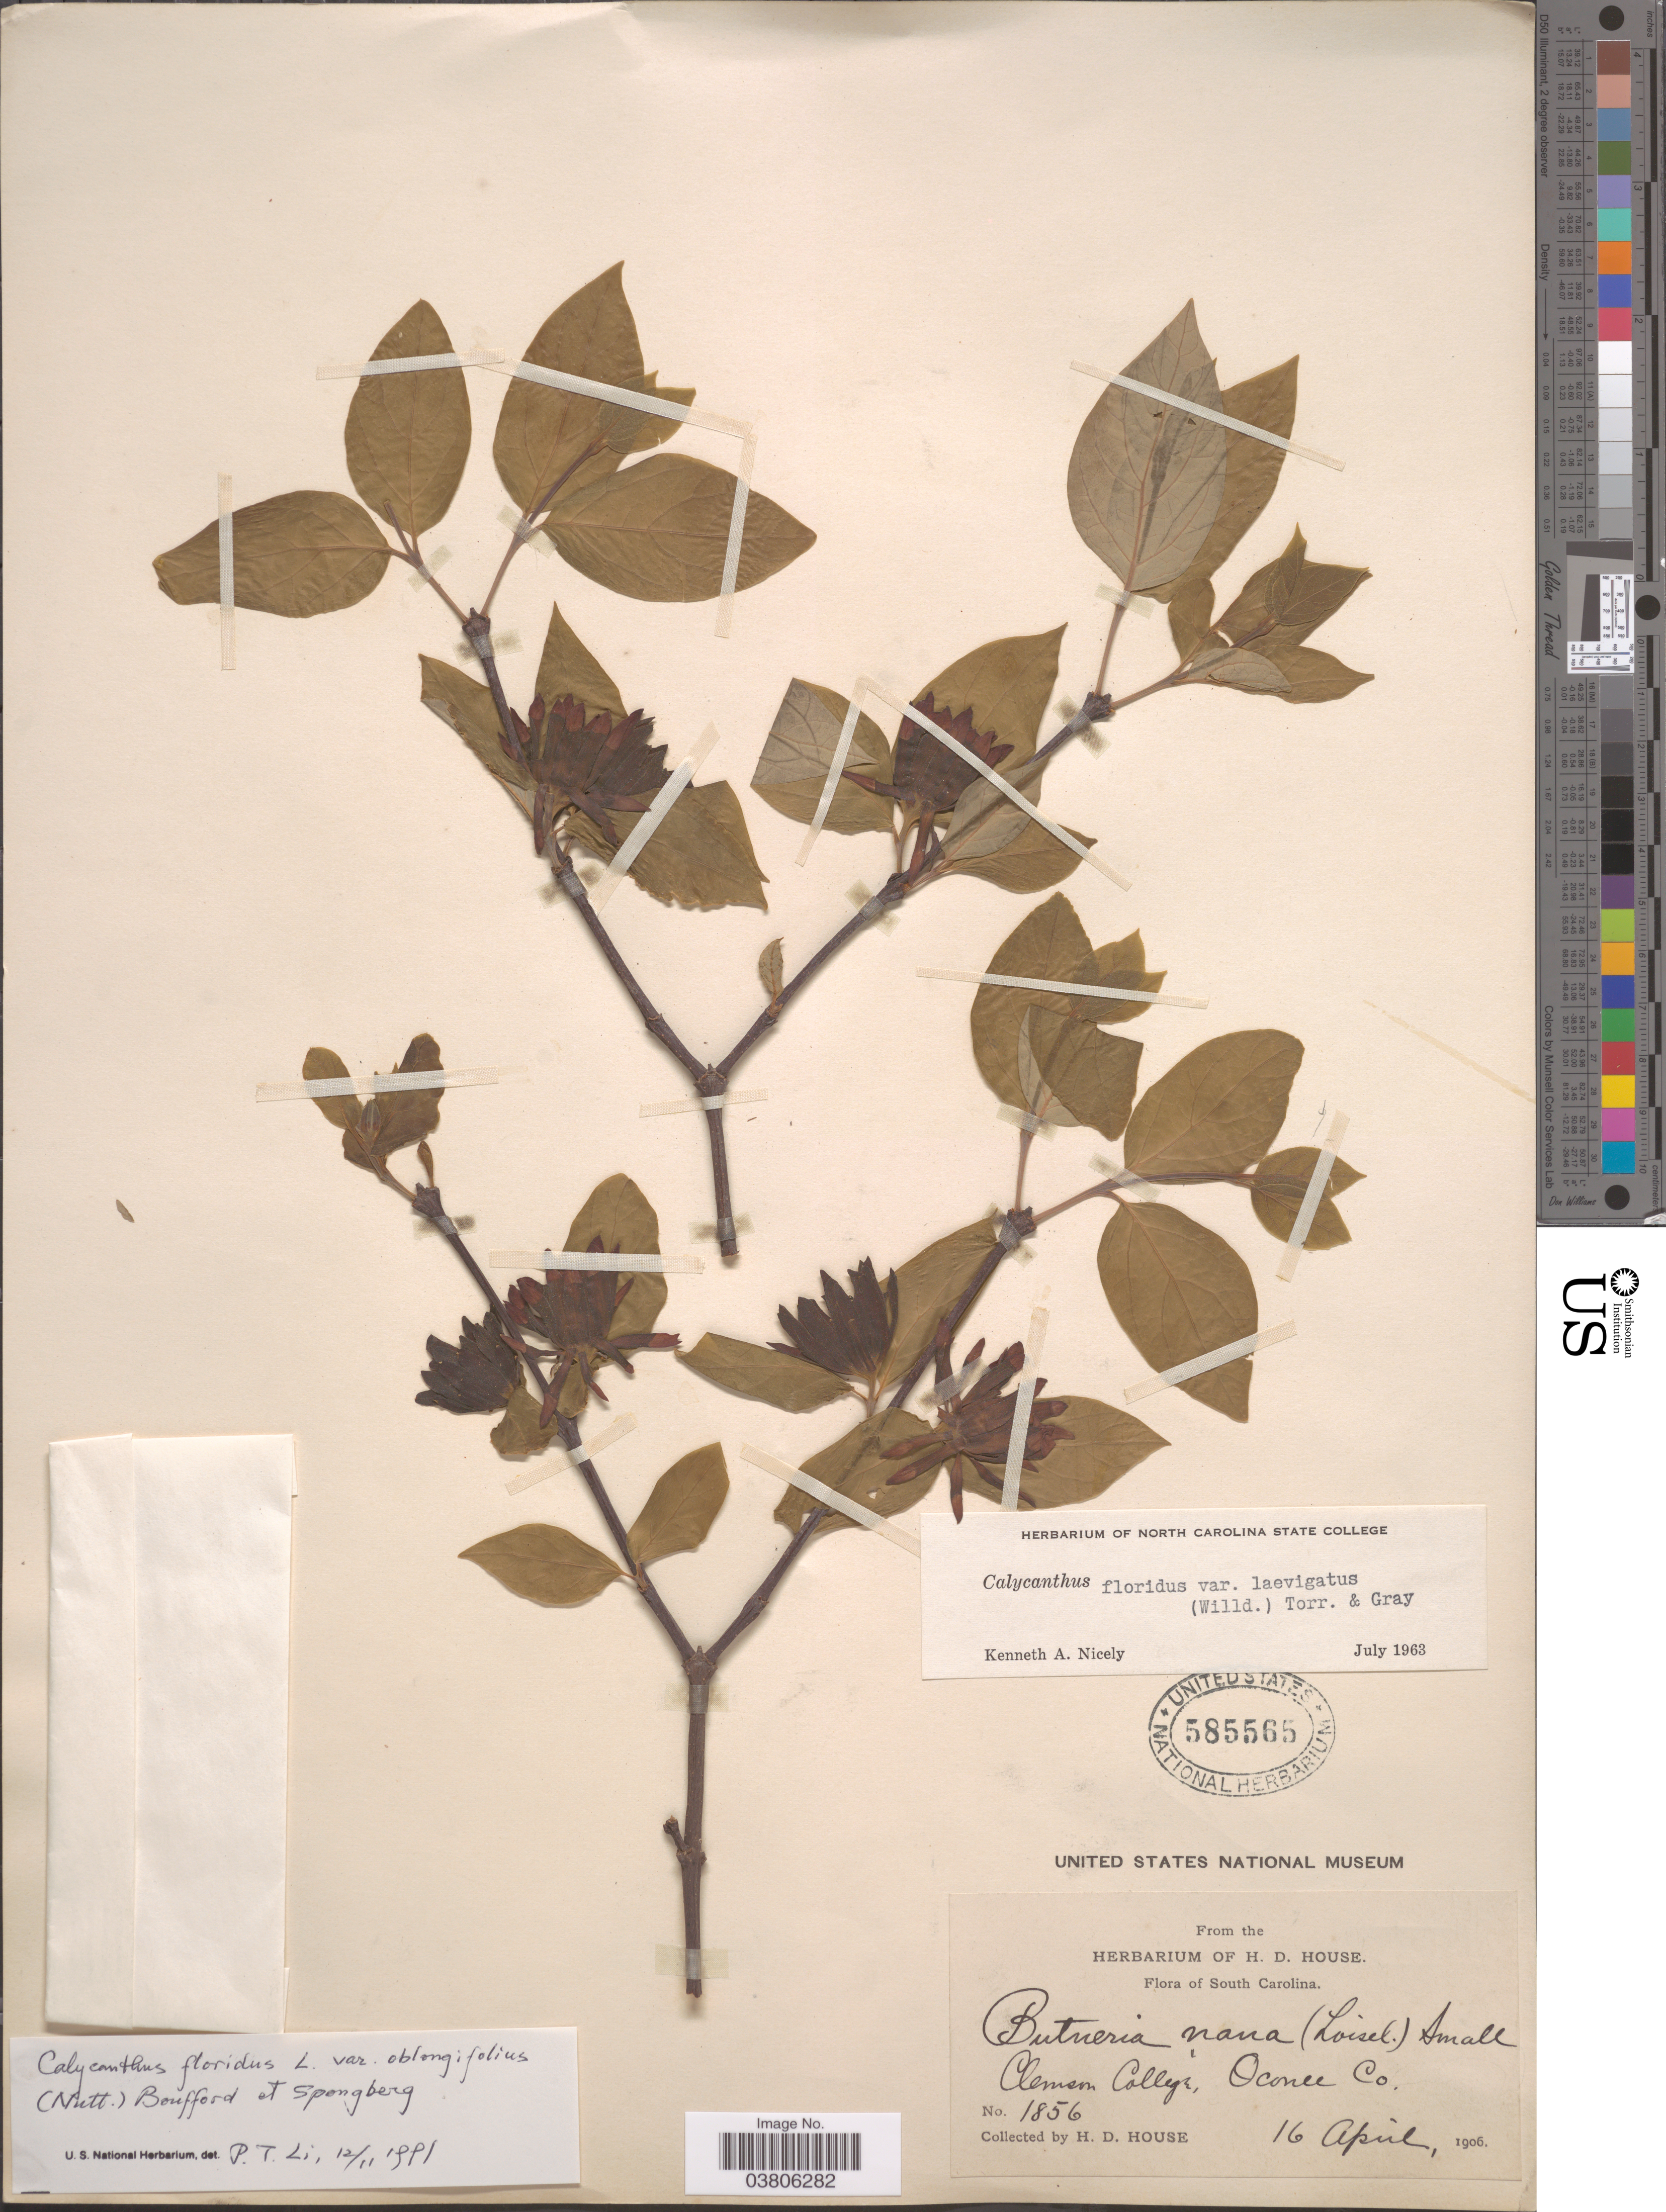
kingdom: Plantae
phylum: Tracheophyta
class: Magnoliopsida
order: Laurales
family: Calycanthaceae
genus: Calycanthus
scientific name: Calycanthus floridus var. laevigatus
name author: (Willd.) Torr. & A. Gray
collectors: H. D. House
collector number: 1856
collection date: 1906-04-16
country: United States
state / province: South Carolina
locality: Clemson College, Oconee Co.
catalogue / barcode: US 585565